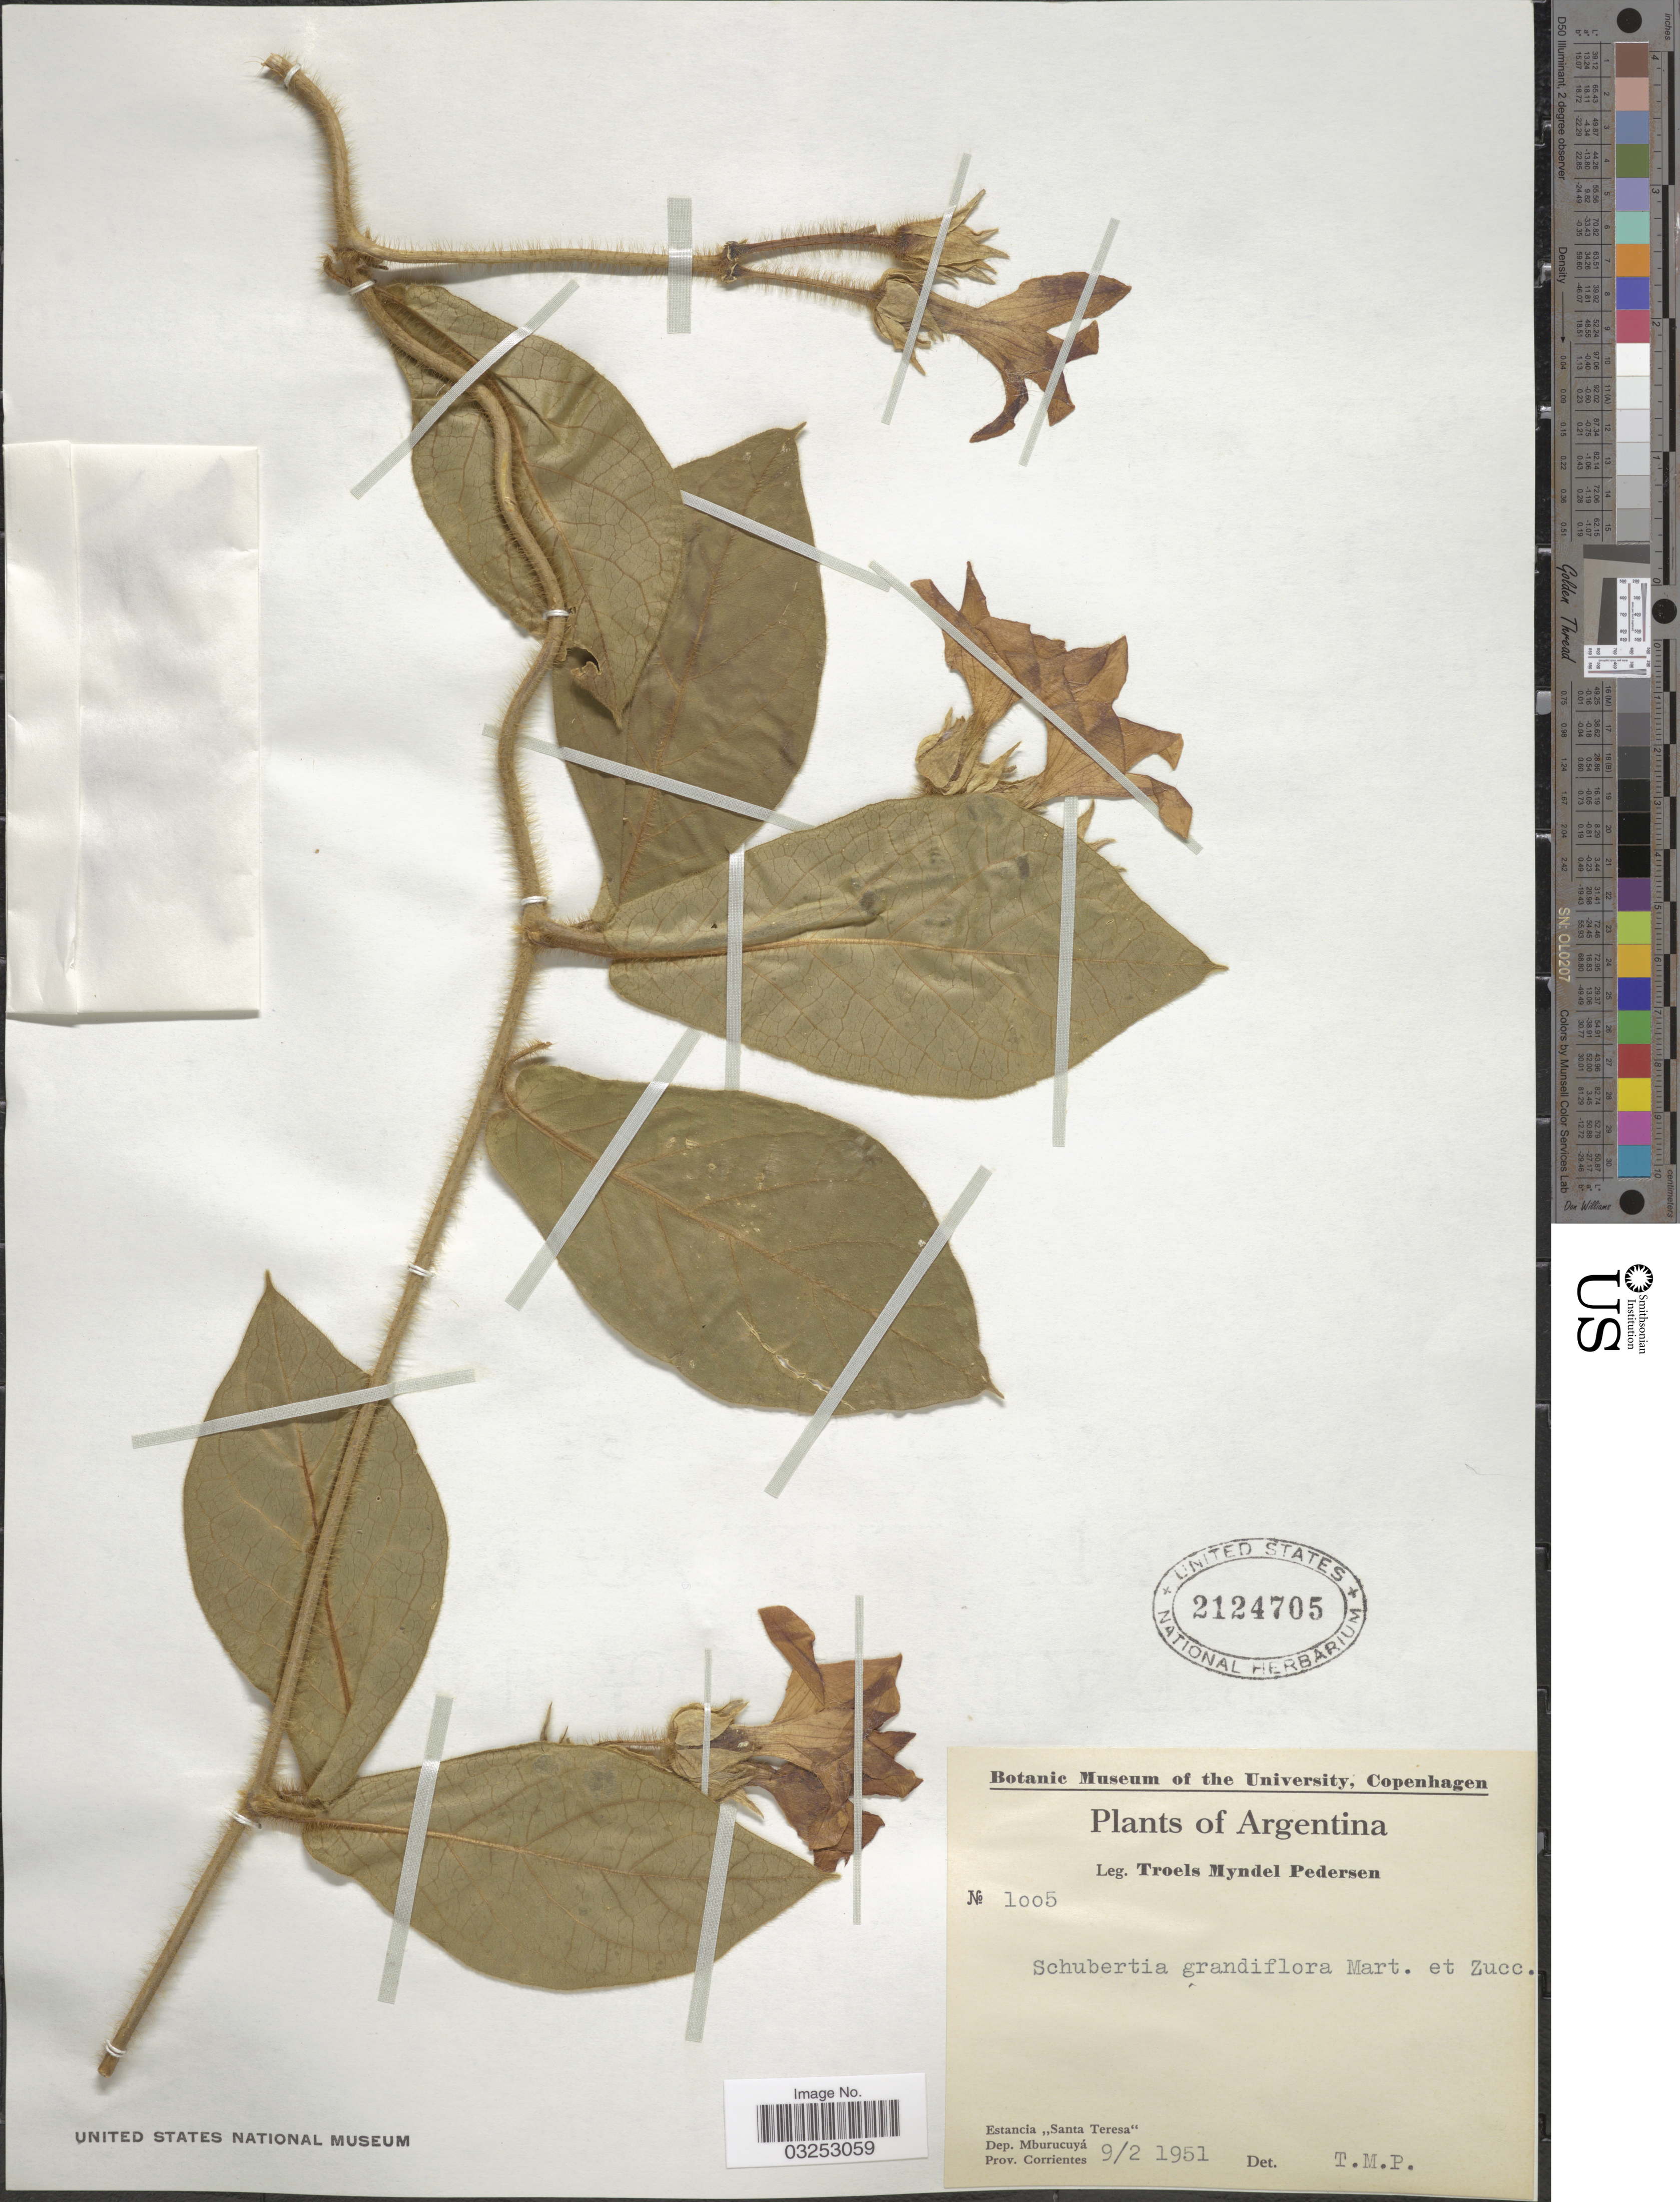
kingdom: Plantae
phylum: Tracheophyta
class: Magnoliopsida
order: Gentianales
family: Apocynaceae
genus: Schubertia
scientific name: Schubertia grandiflora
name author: Mart.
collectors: T. Pederson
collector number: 1005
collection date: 1951-02-09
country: Argentina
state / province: Corrientes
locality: Estancia "Santa Teresa", Dep. Mburucuyá.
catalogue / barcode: US 2124705